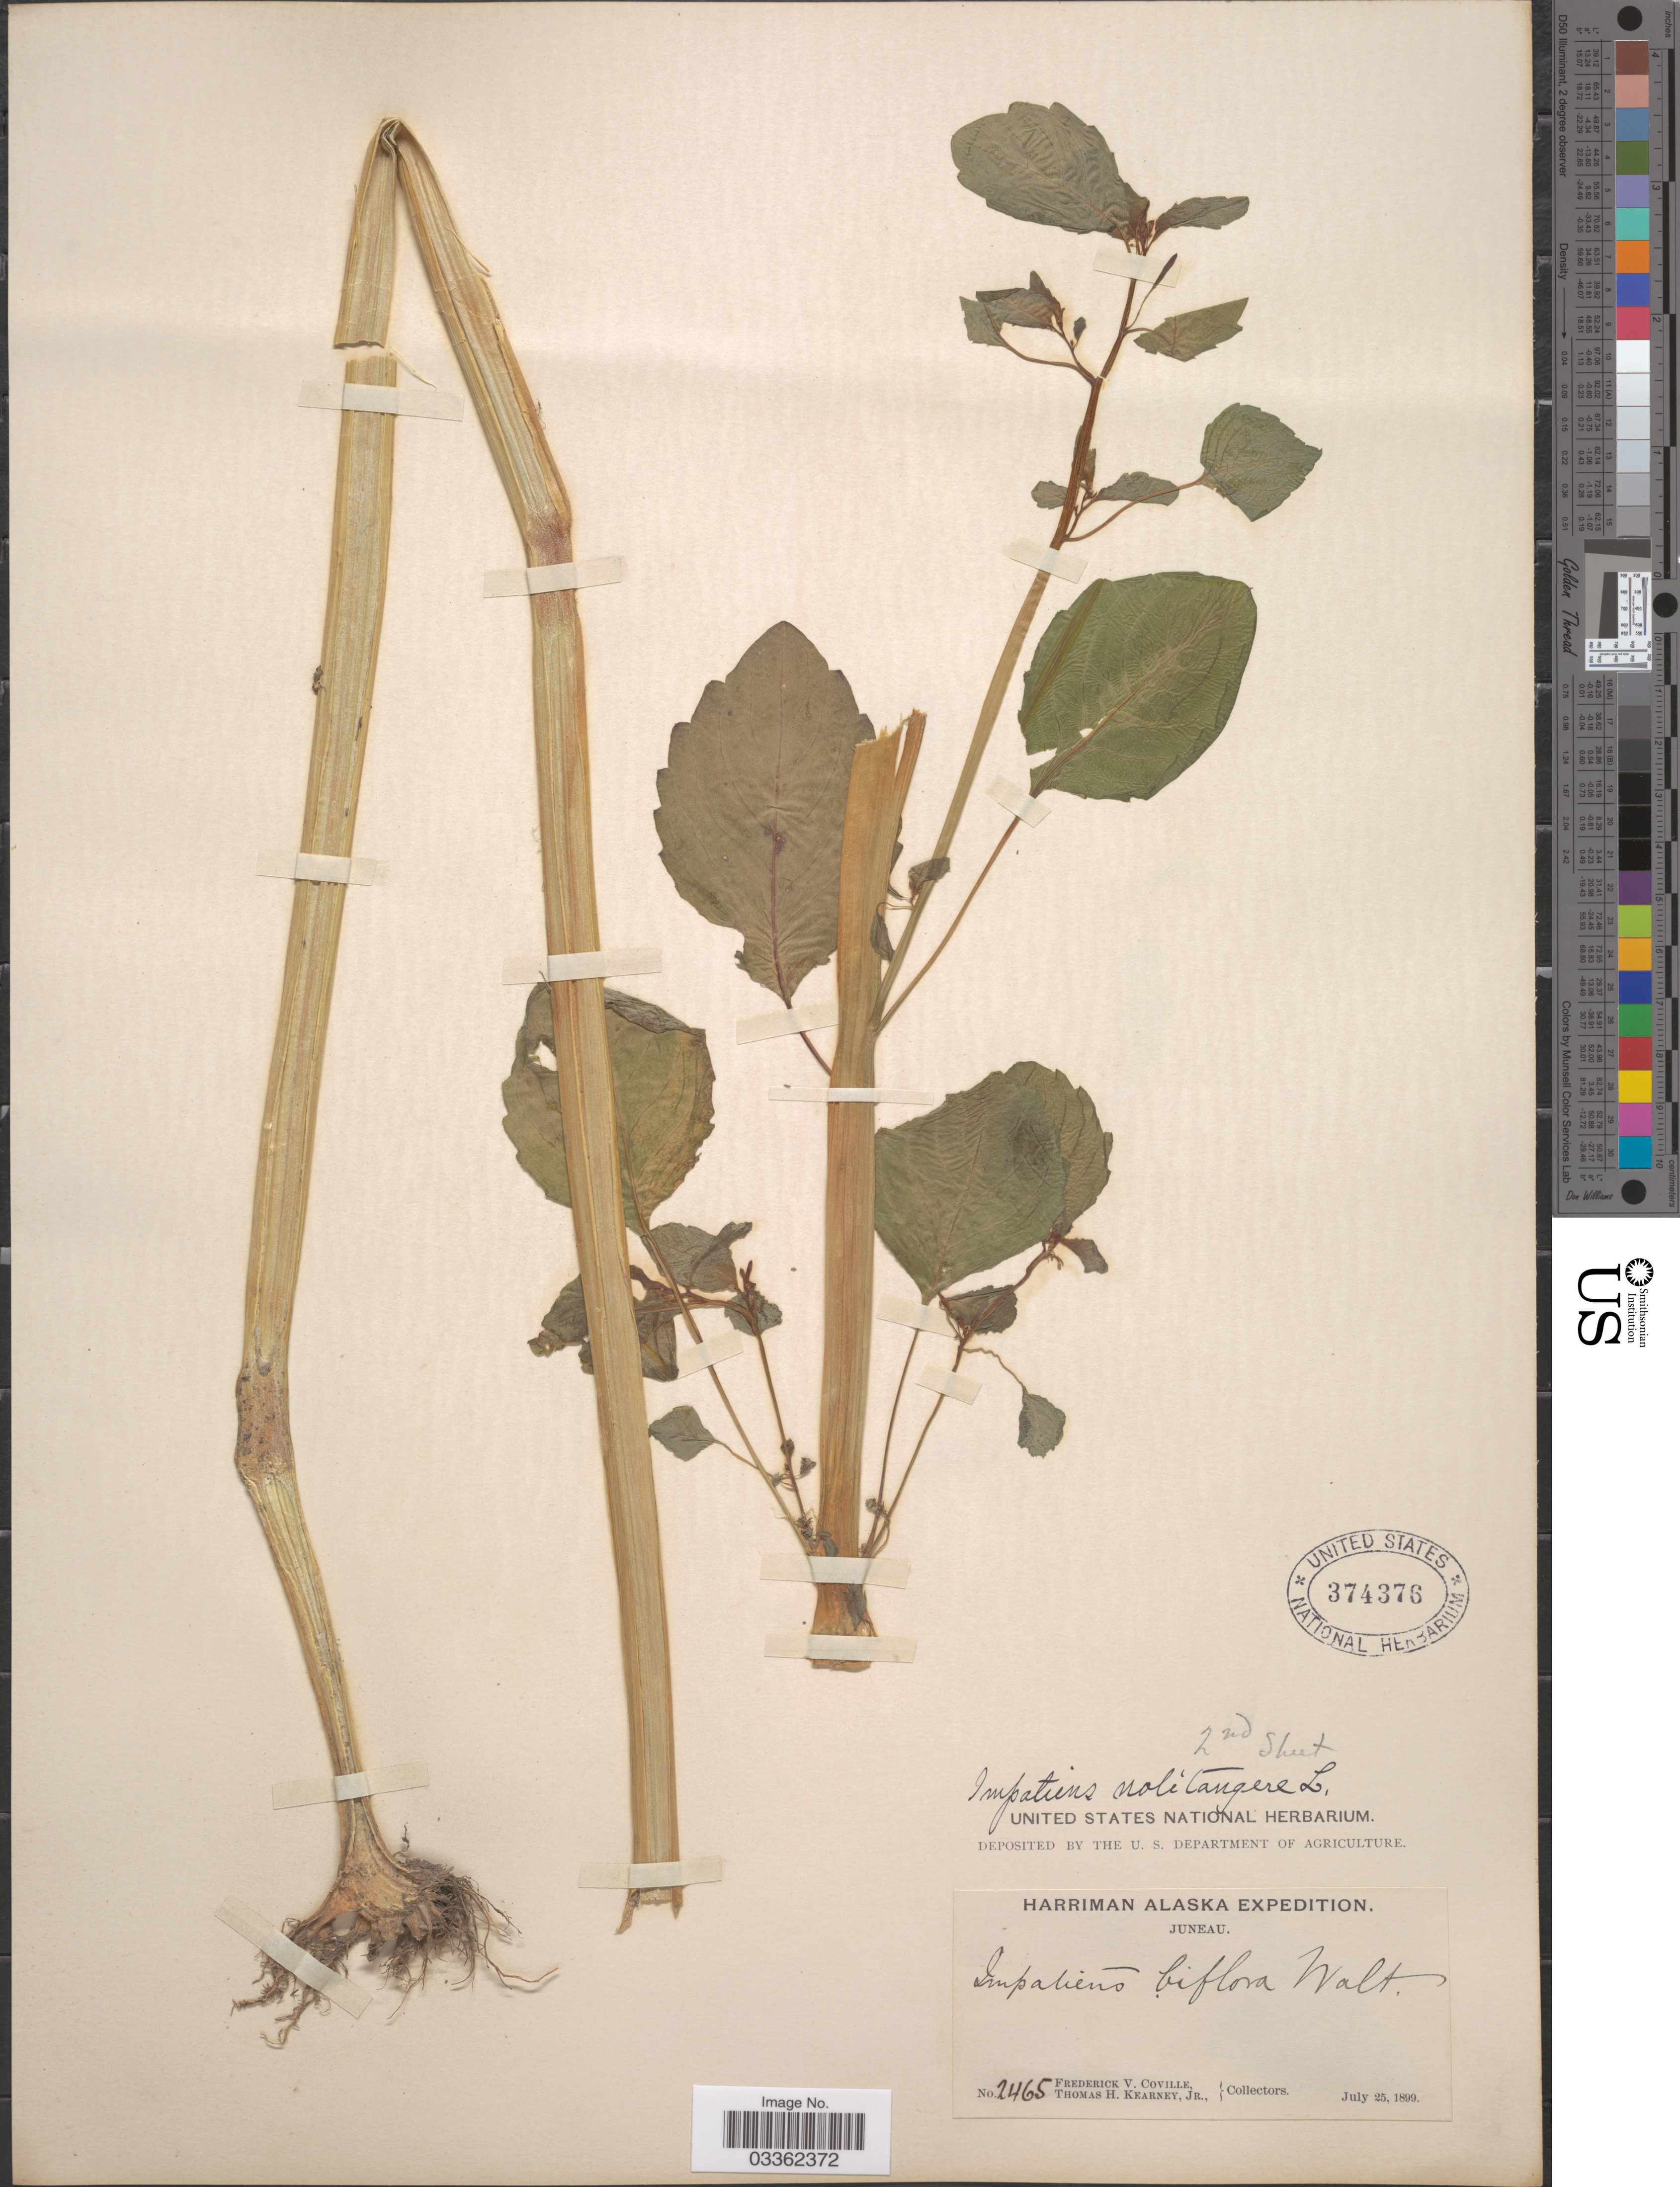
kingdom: Plantae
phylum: Tracheophyta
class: Magnoliopsida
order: Ericales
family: Balsaminaceae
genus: Impatiens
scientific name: Impatiens noli-tangere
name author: L.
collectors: F. V. Coville & T. H. Kearney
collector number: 2465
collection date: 1899-07-25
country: United States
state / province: Alaska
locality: Juneau.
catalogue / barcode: US 374376